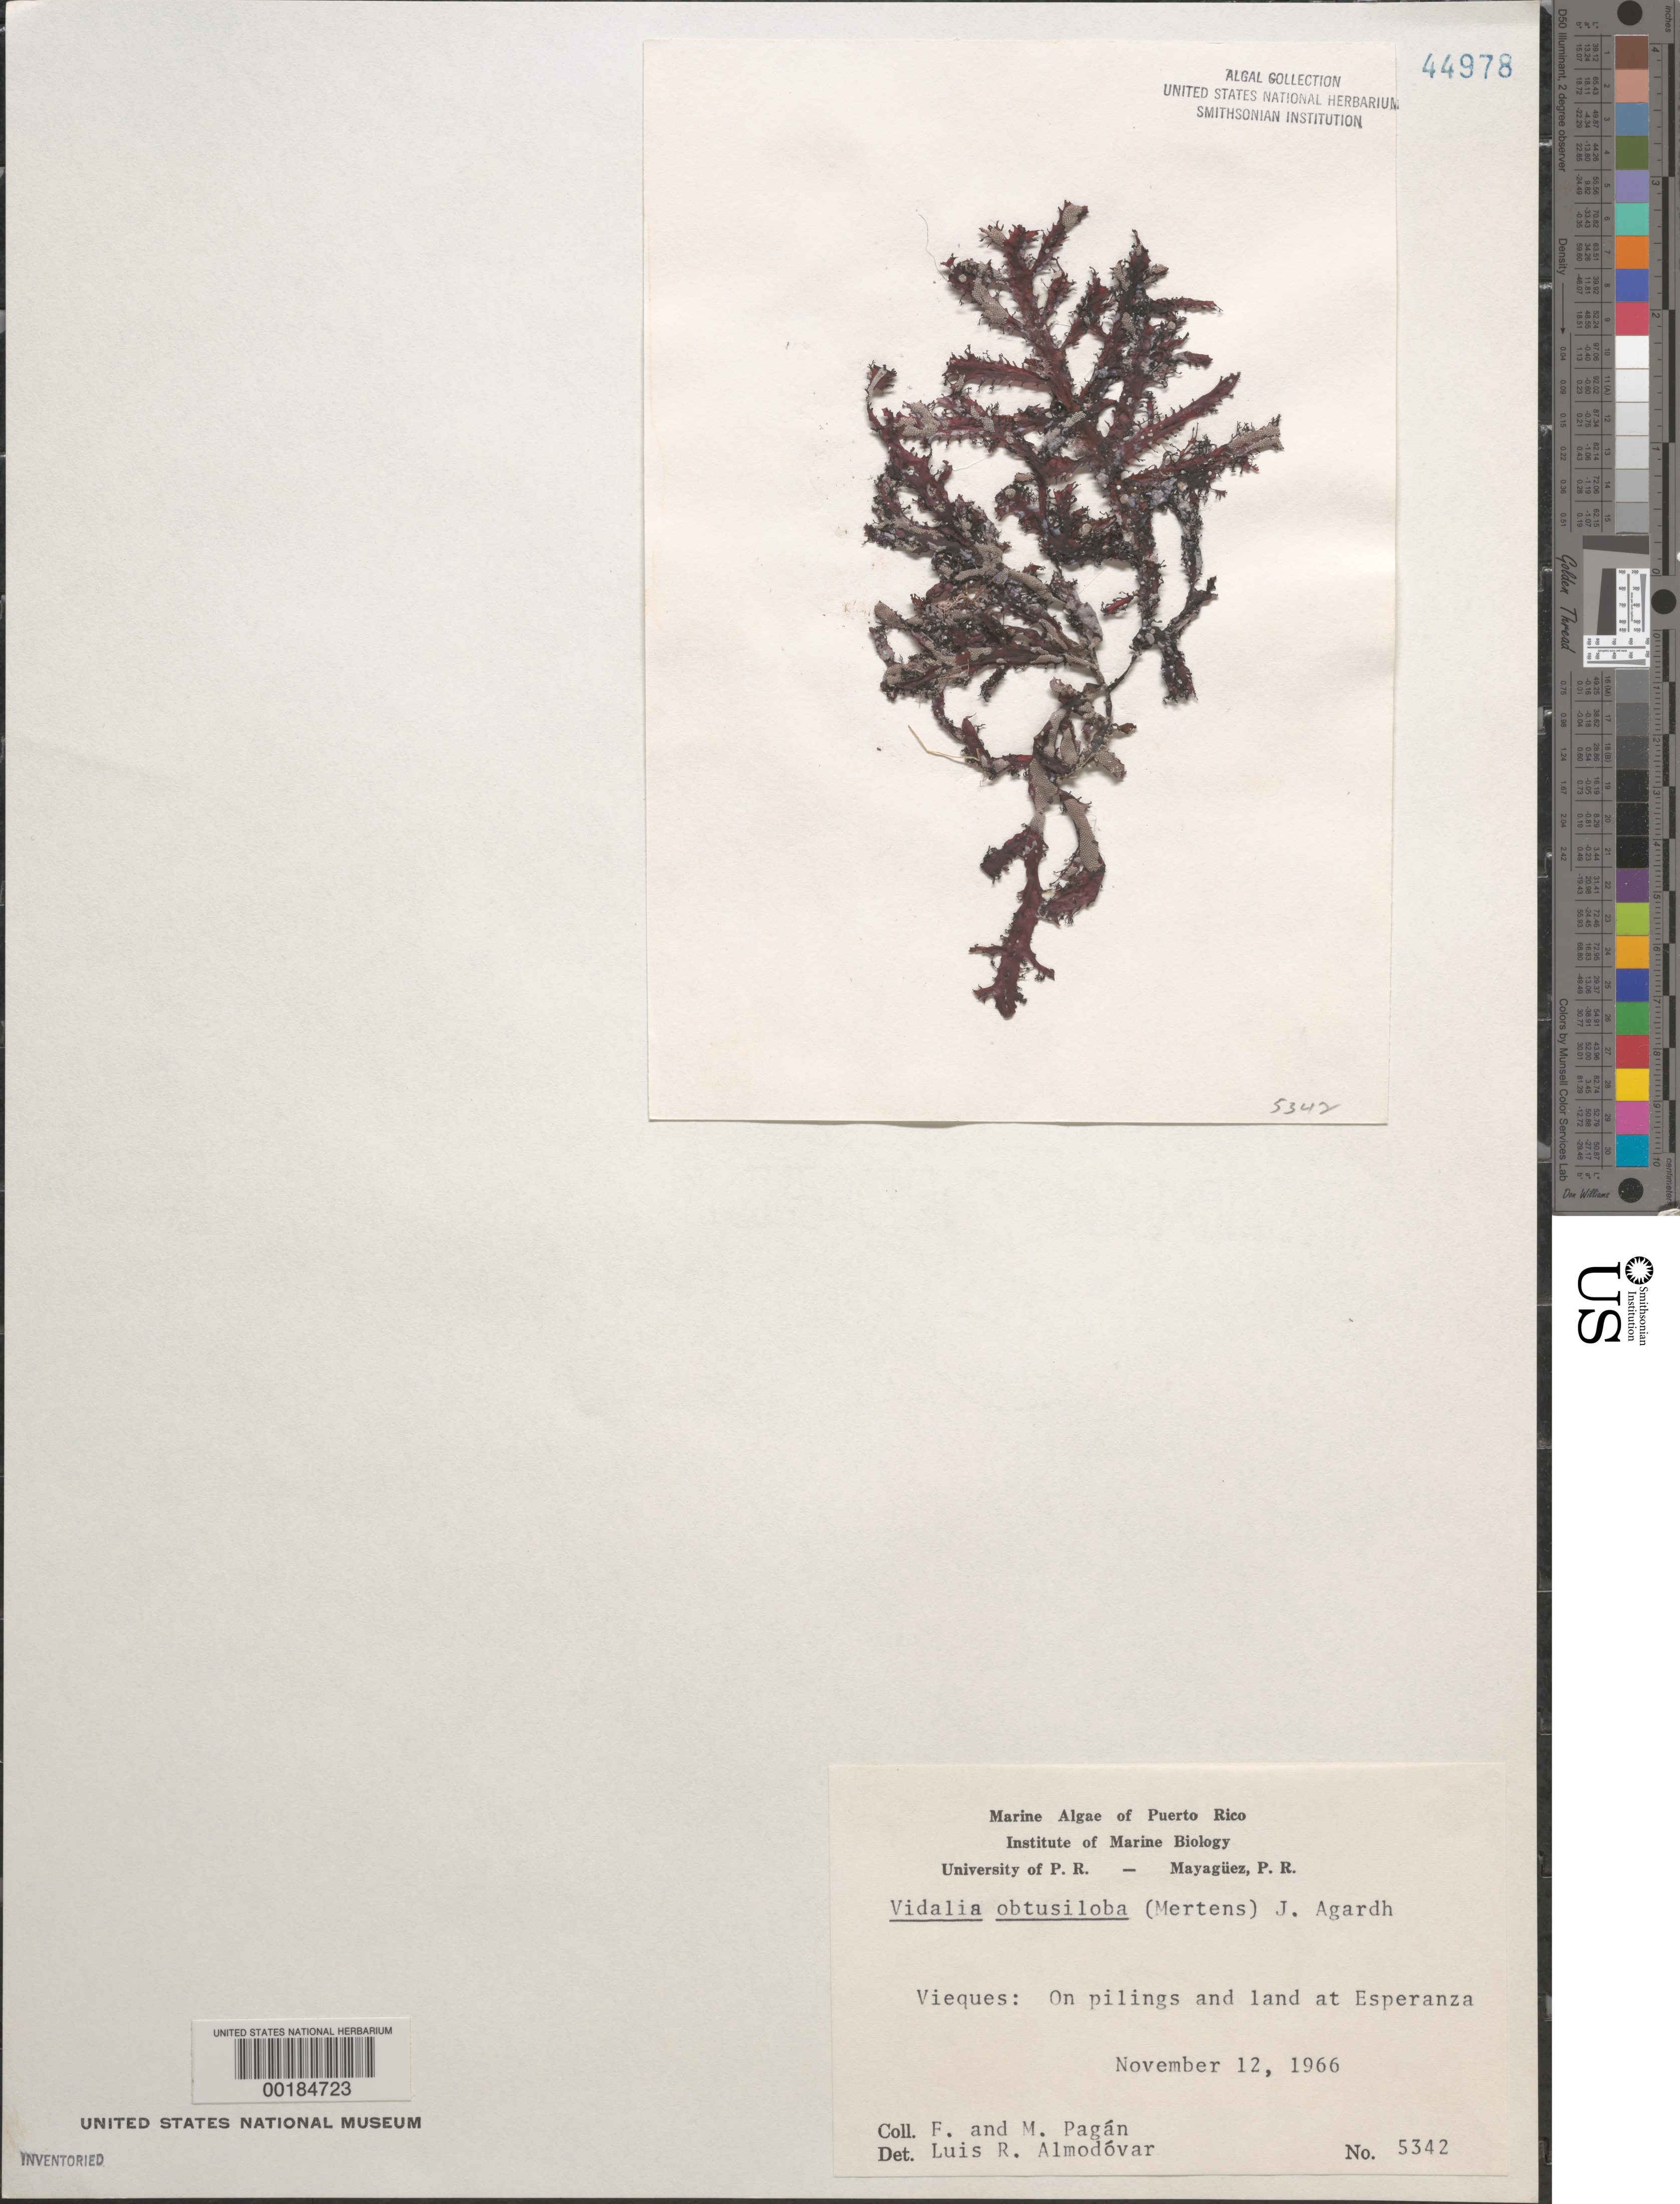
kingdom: Plantae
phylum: Rhodophyta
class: Florideophyceae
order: Ceramiales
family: Rhodomelaceae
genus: Vidalia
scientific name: Vidalia obtusiloba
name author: (C. Agardh) J. Agardh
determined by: Almodovar, L. R.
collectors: F. Pagan & M. Pagan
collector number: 5342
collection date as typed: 12 Nov 1966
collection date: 1966-11-12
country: Puerto Rico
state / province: Vieques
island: Vieques Island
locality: Esperanza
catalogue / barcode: US 44978